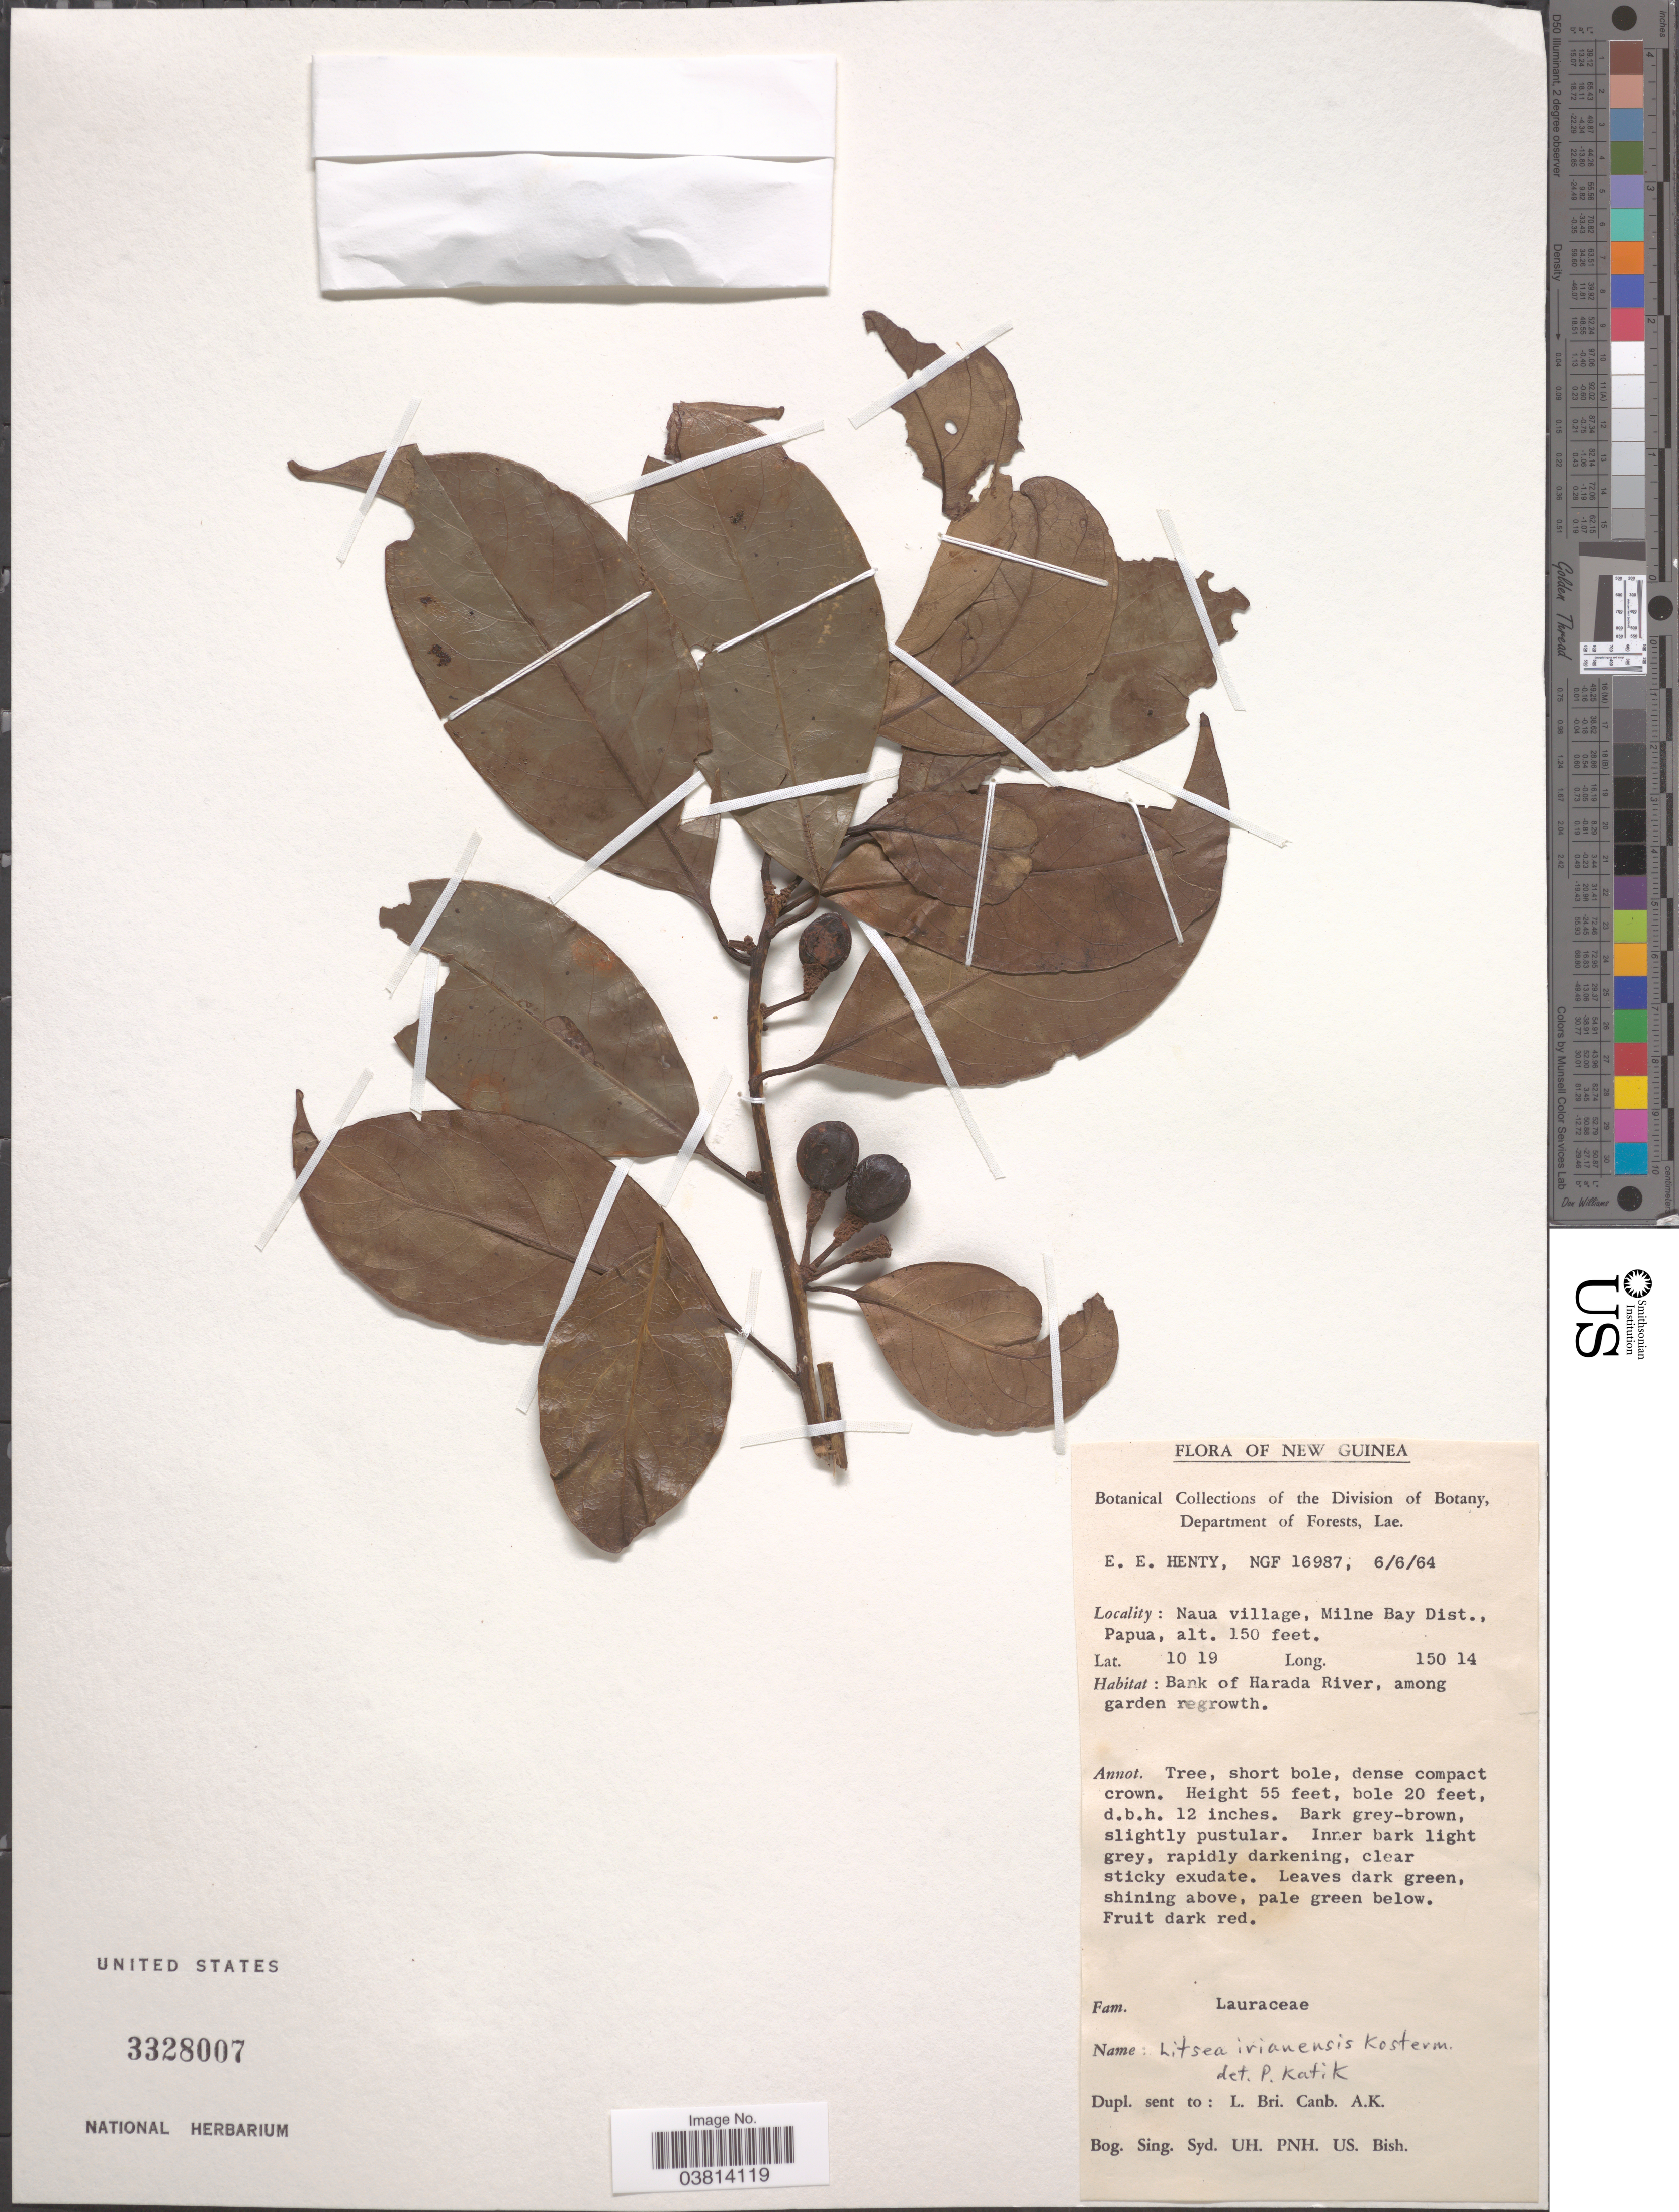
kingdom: Plantae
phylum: Tracheophyta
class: Magnoliopsida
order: Laurales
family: Lauraceae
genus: Litsea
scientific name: Litsea irianensis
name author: Kosterm.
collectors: E. Henty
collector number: NGF 16987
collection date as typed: Transcribed d/m/y: 6/6/64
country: Papua New Guinea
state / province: Milne Bay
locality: New Guinea. Naua village, Milne Bay Dist. Bank of Harada River, among garden regrowth.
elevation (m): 46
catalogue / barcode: US 3328007